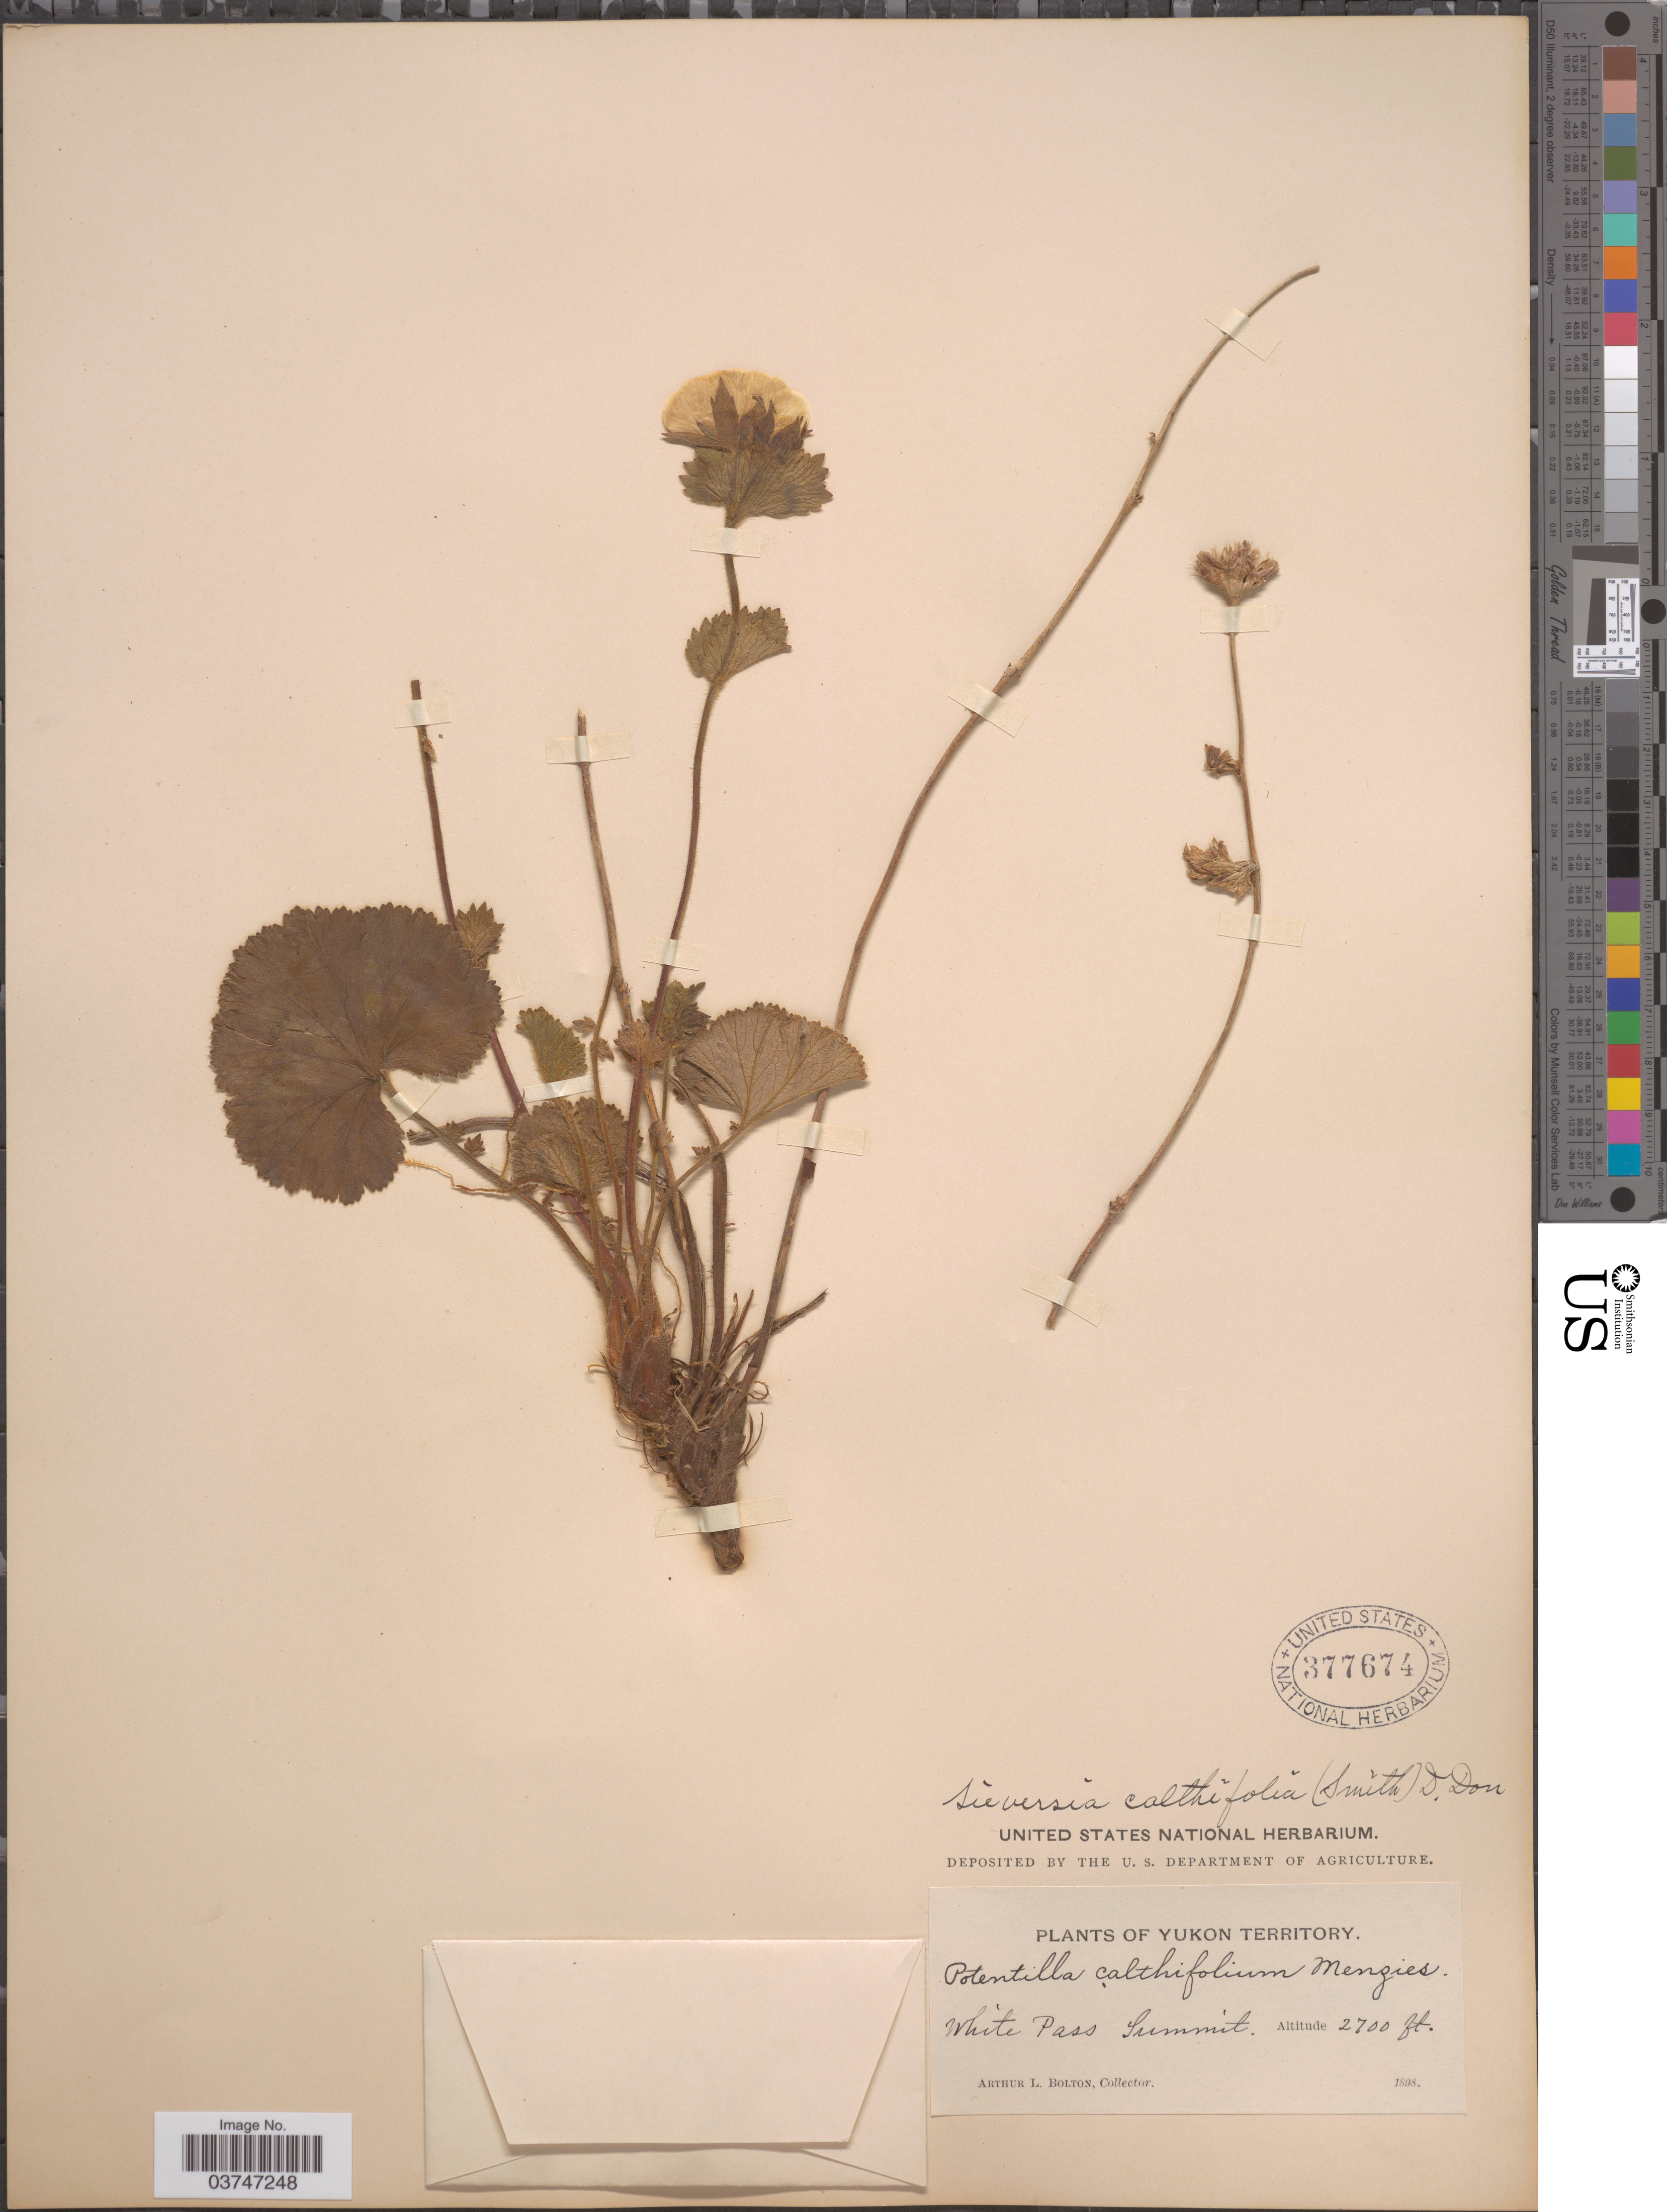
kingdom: Plantae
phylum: Tracheophyta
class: Magnoliopsida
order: Rosales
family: Rosaceae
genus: Geum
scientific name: Geum calthifolium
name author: Menzies ex Sm.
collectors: A. Bolton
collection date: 1898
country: Canada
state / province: Yukon Territory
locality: White Pass Summit.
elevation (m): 823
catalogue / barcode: US 377674